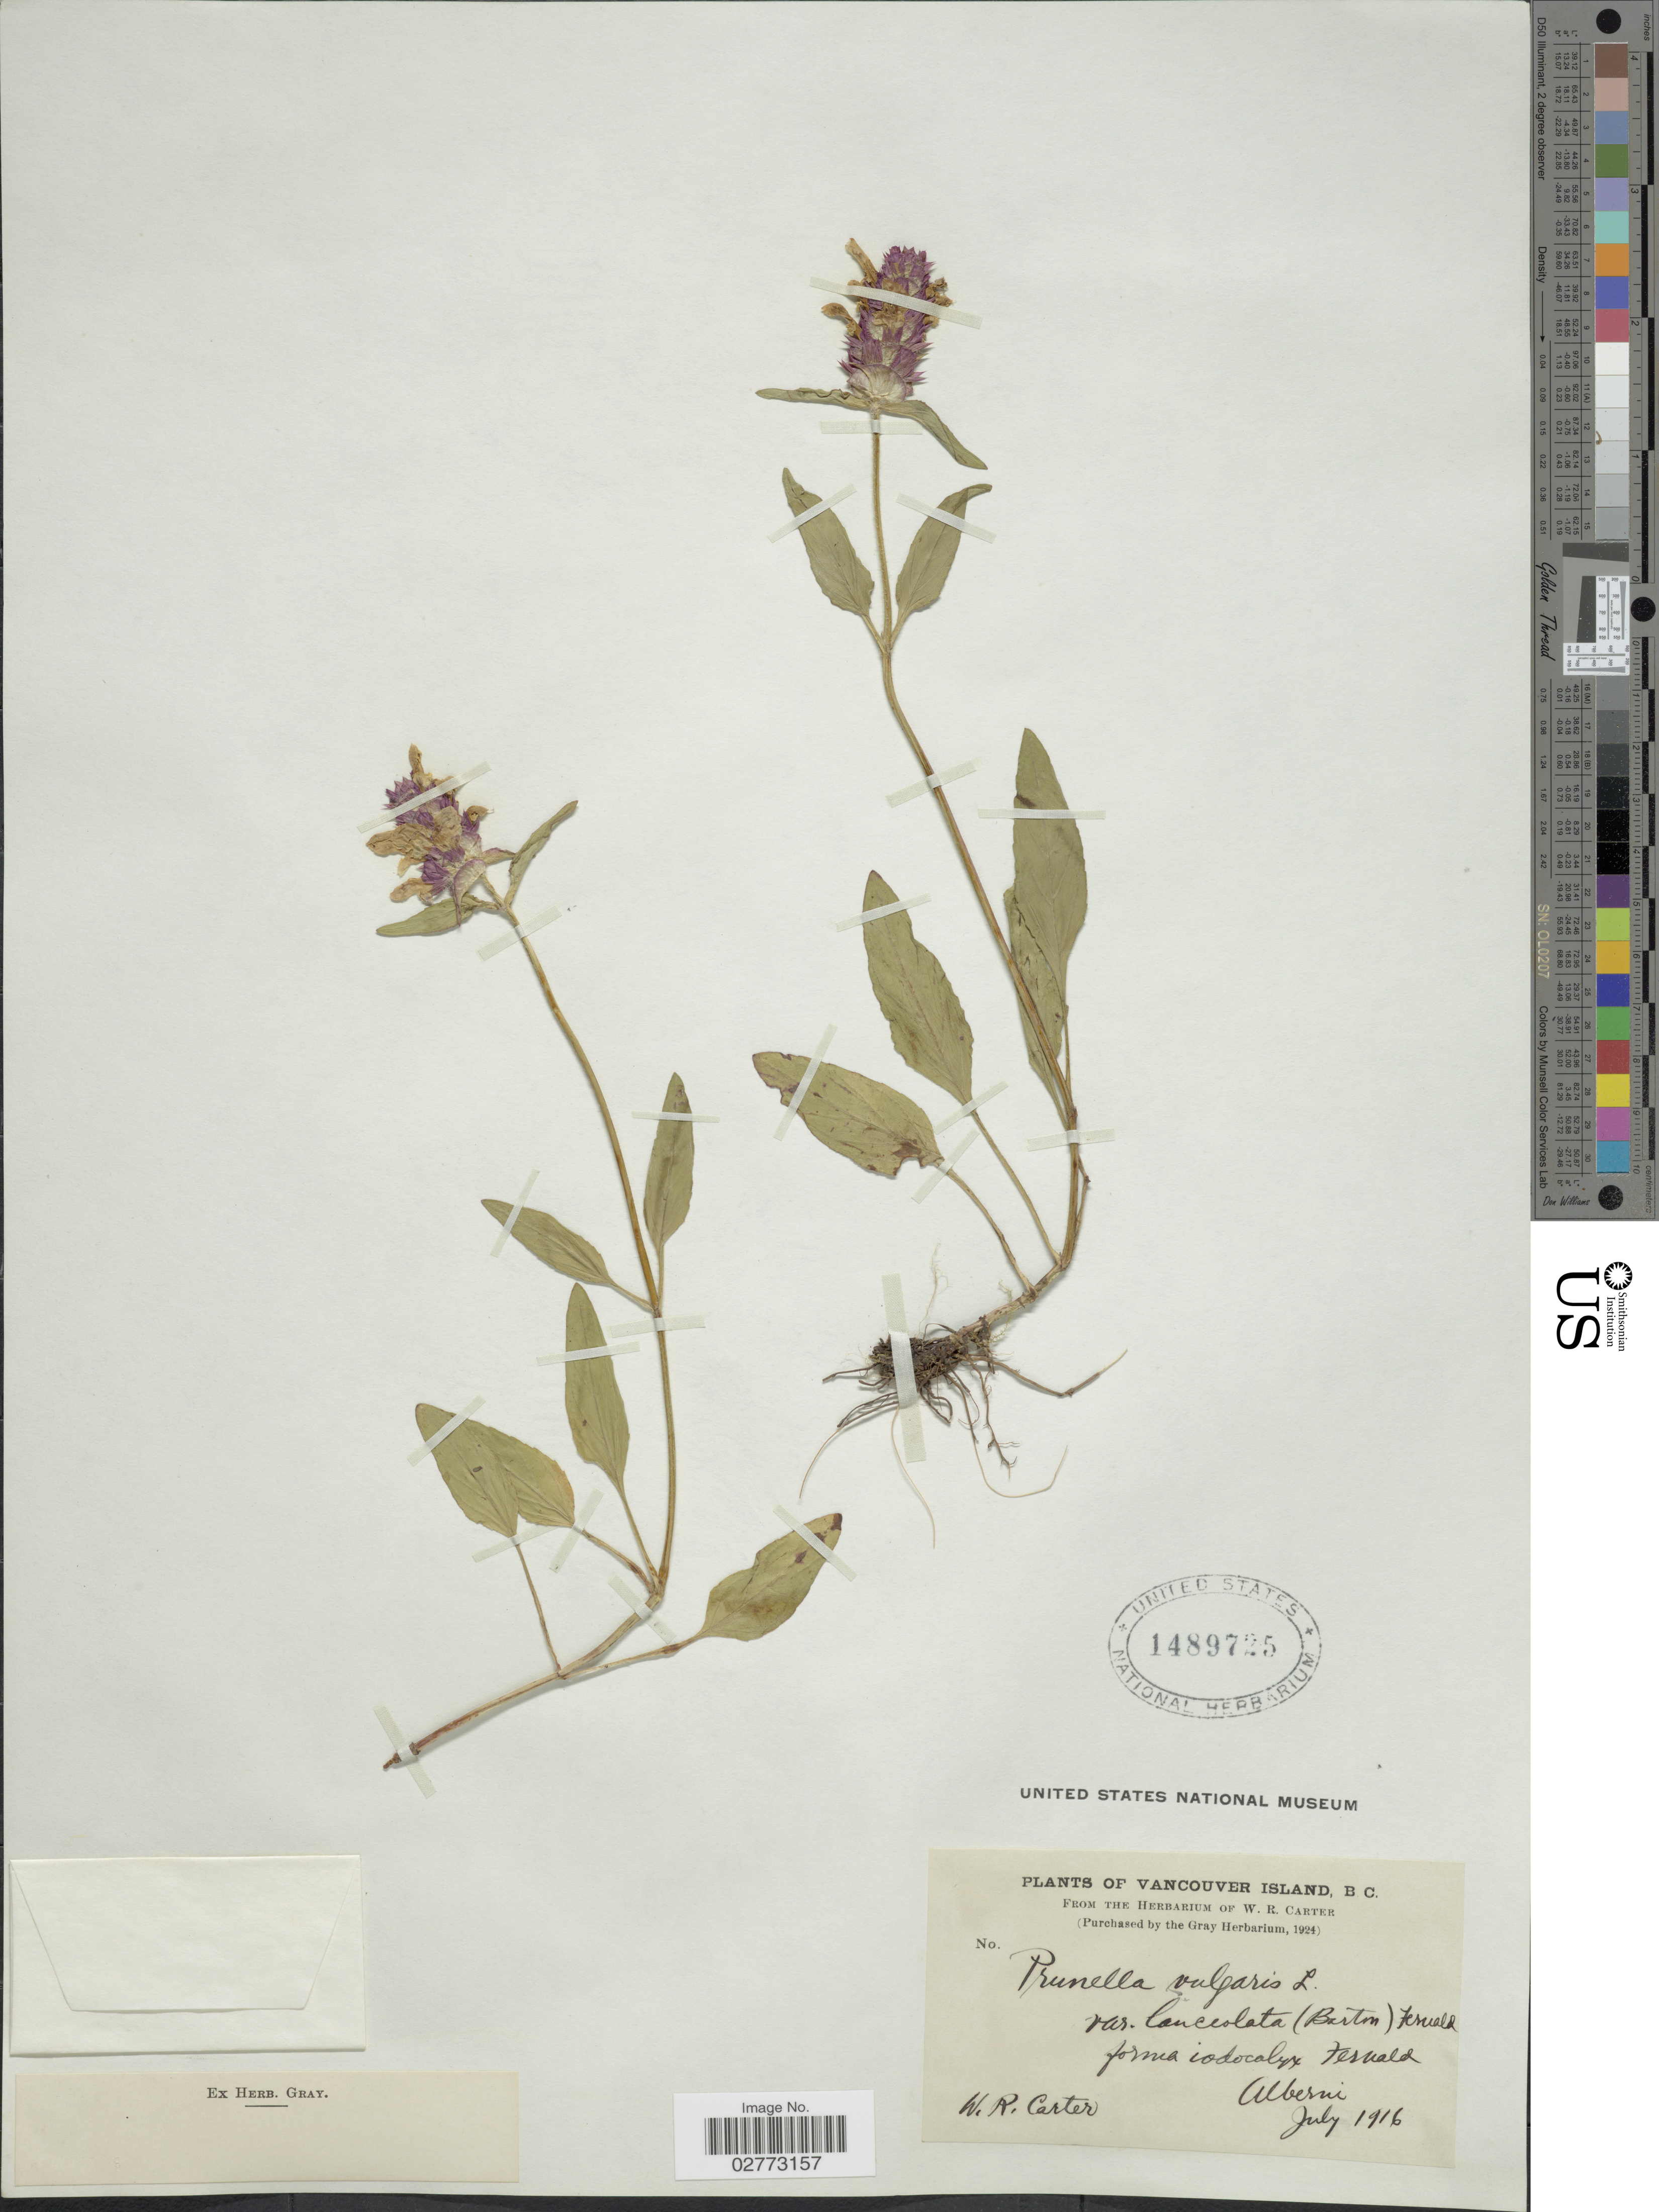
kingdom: Plantae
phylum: Tracheophyta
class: Magnoliopsida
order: Lamiales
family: Lamiaceae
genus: Prunella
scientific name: Prunella vulgaris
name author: L.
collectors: W. R. Carter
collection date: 1916-07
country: Canada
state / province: British Columbia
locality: Vancouver Island, B.C., Alberni.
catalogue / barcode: US 1489725